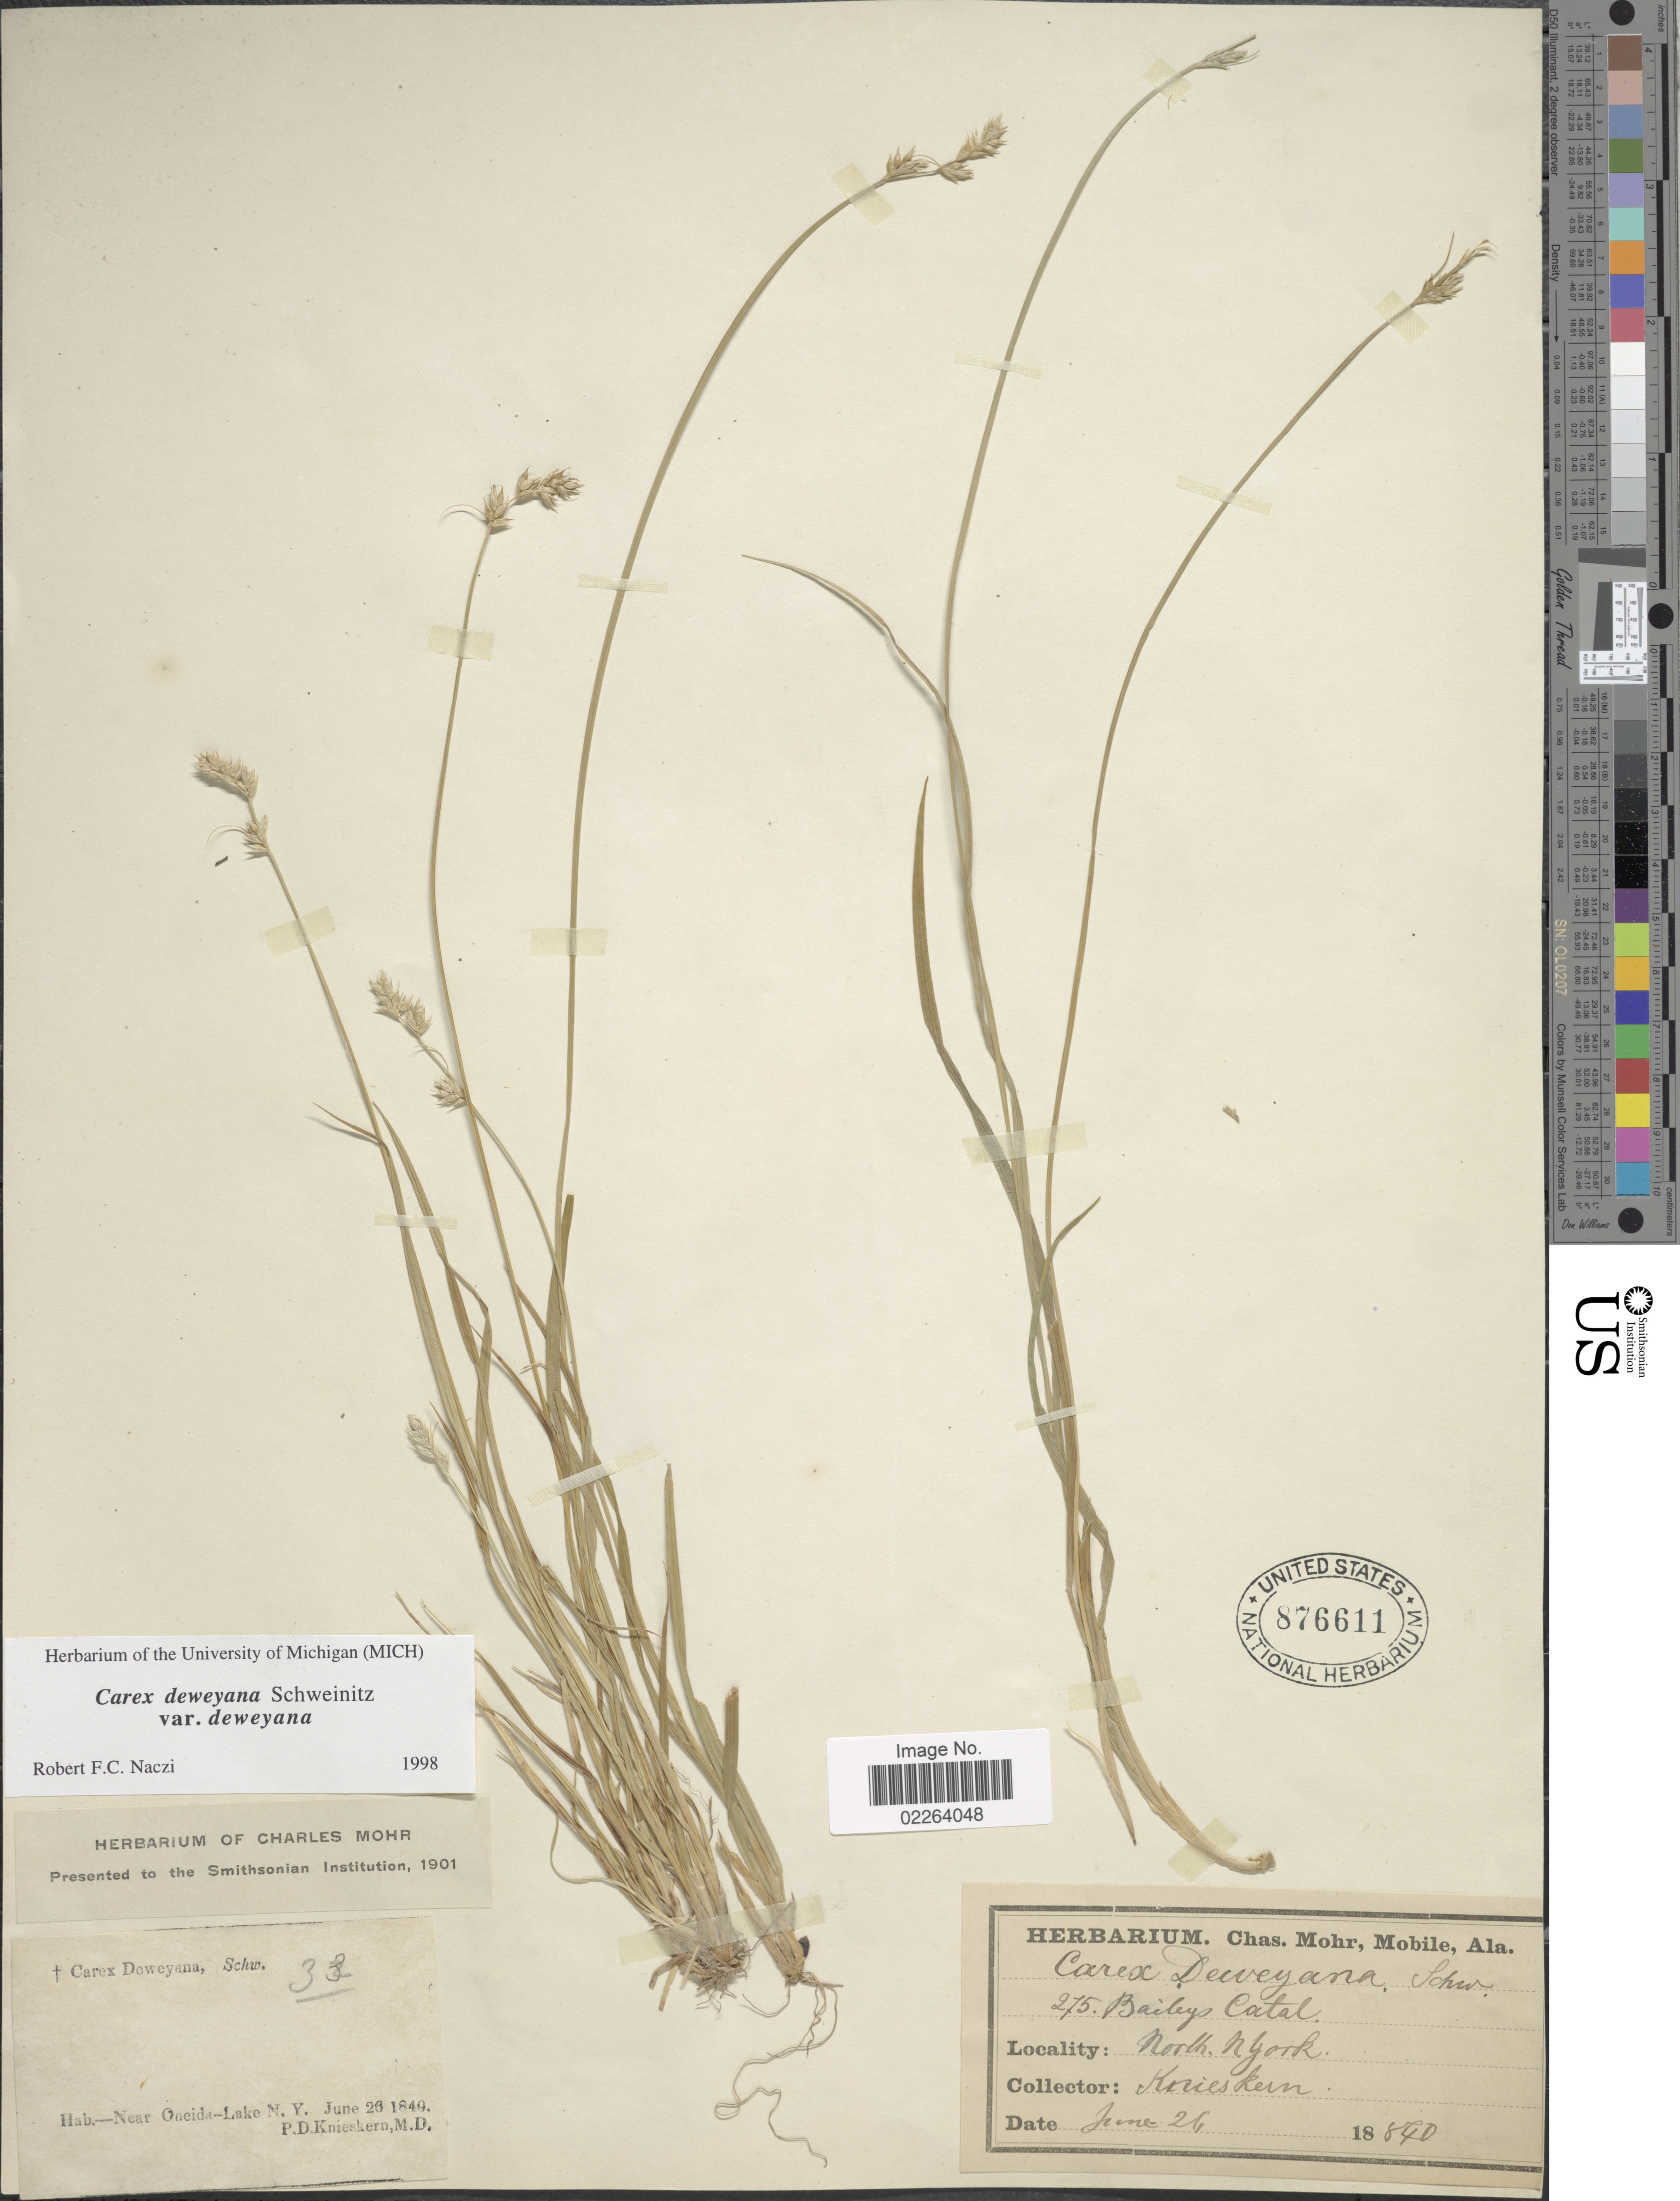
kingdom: Plantae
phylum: Tracheophyta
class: Liliopsida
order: Poales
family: Cyperaceae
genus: Carex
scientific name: Carex deweyana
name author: Schwein.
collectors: P. D. Knieskern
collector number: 33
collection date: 1840-06-26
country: United States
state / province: New York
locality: Near Oneida Lake, north N. York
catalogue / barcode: US 876611